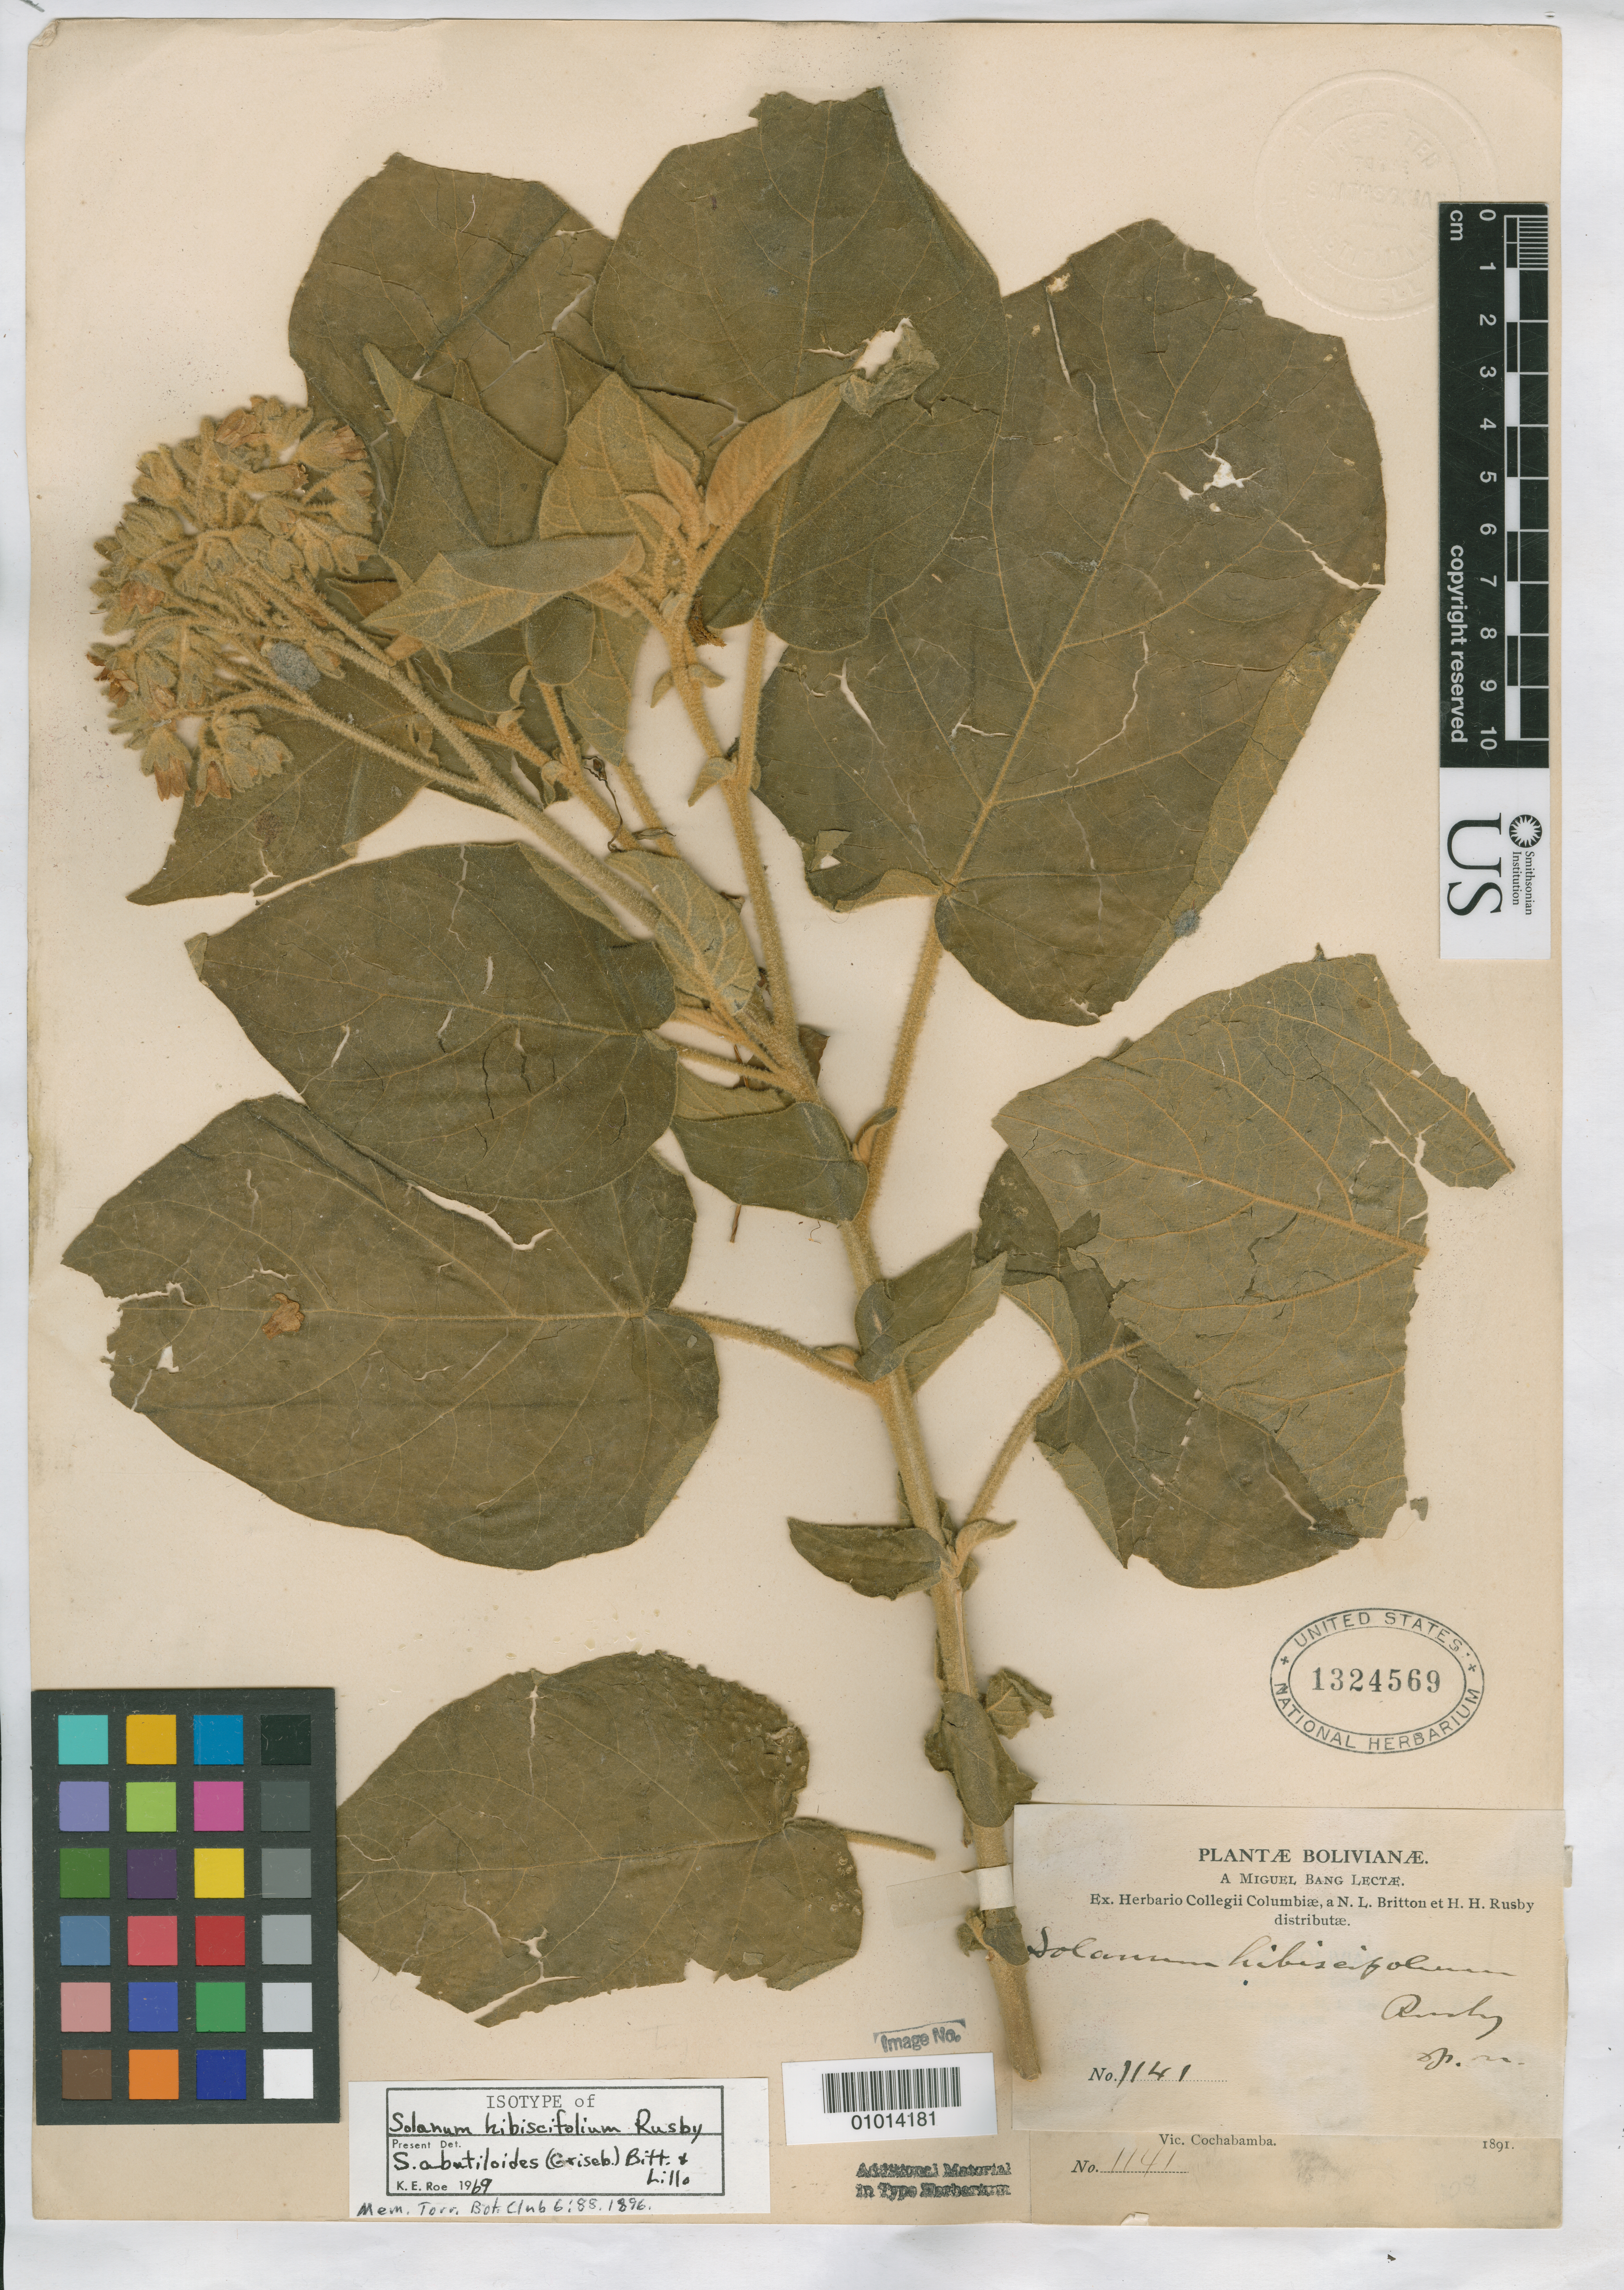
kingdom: Plantae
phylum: Tracheophyta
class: Magnoliopsida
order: Solanales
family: Solanaceae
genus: Solanum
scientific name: Solanum hibiscifolium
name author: Rusby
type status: Isotype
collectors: M. Bang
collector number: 1141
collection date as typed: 1891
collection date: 1891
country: Bolivia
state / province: Cochabamba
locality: Vicinity of Cochabamba.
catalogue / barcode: US 1324569